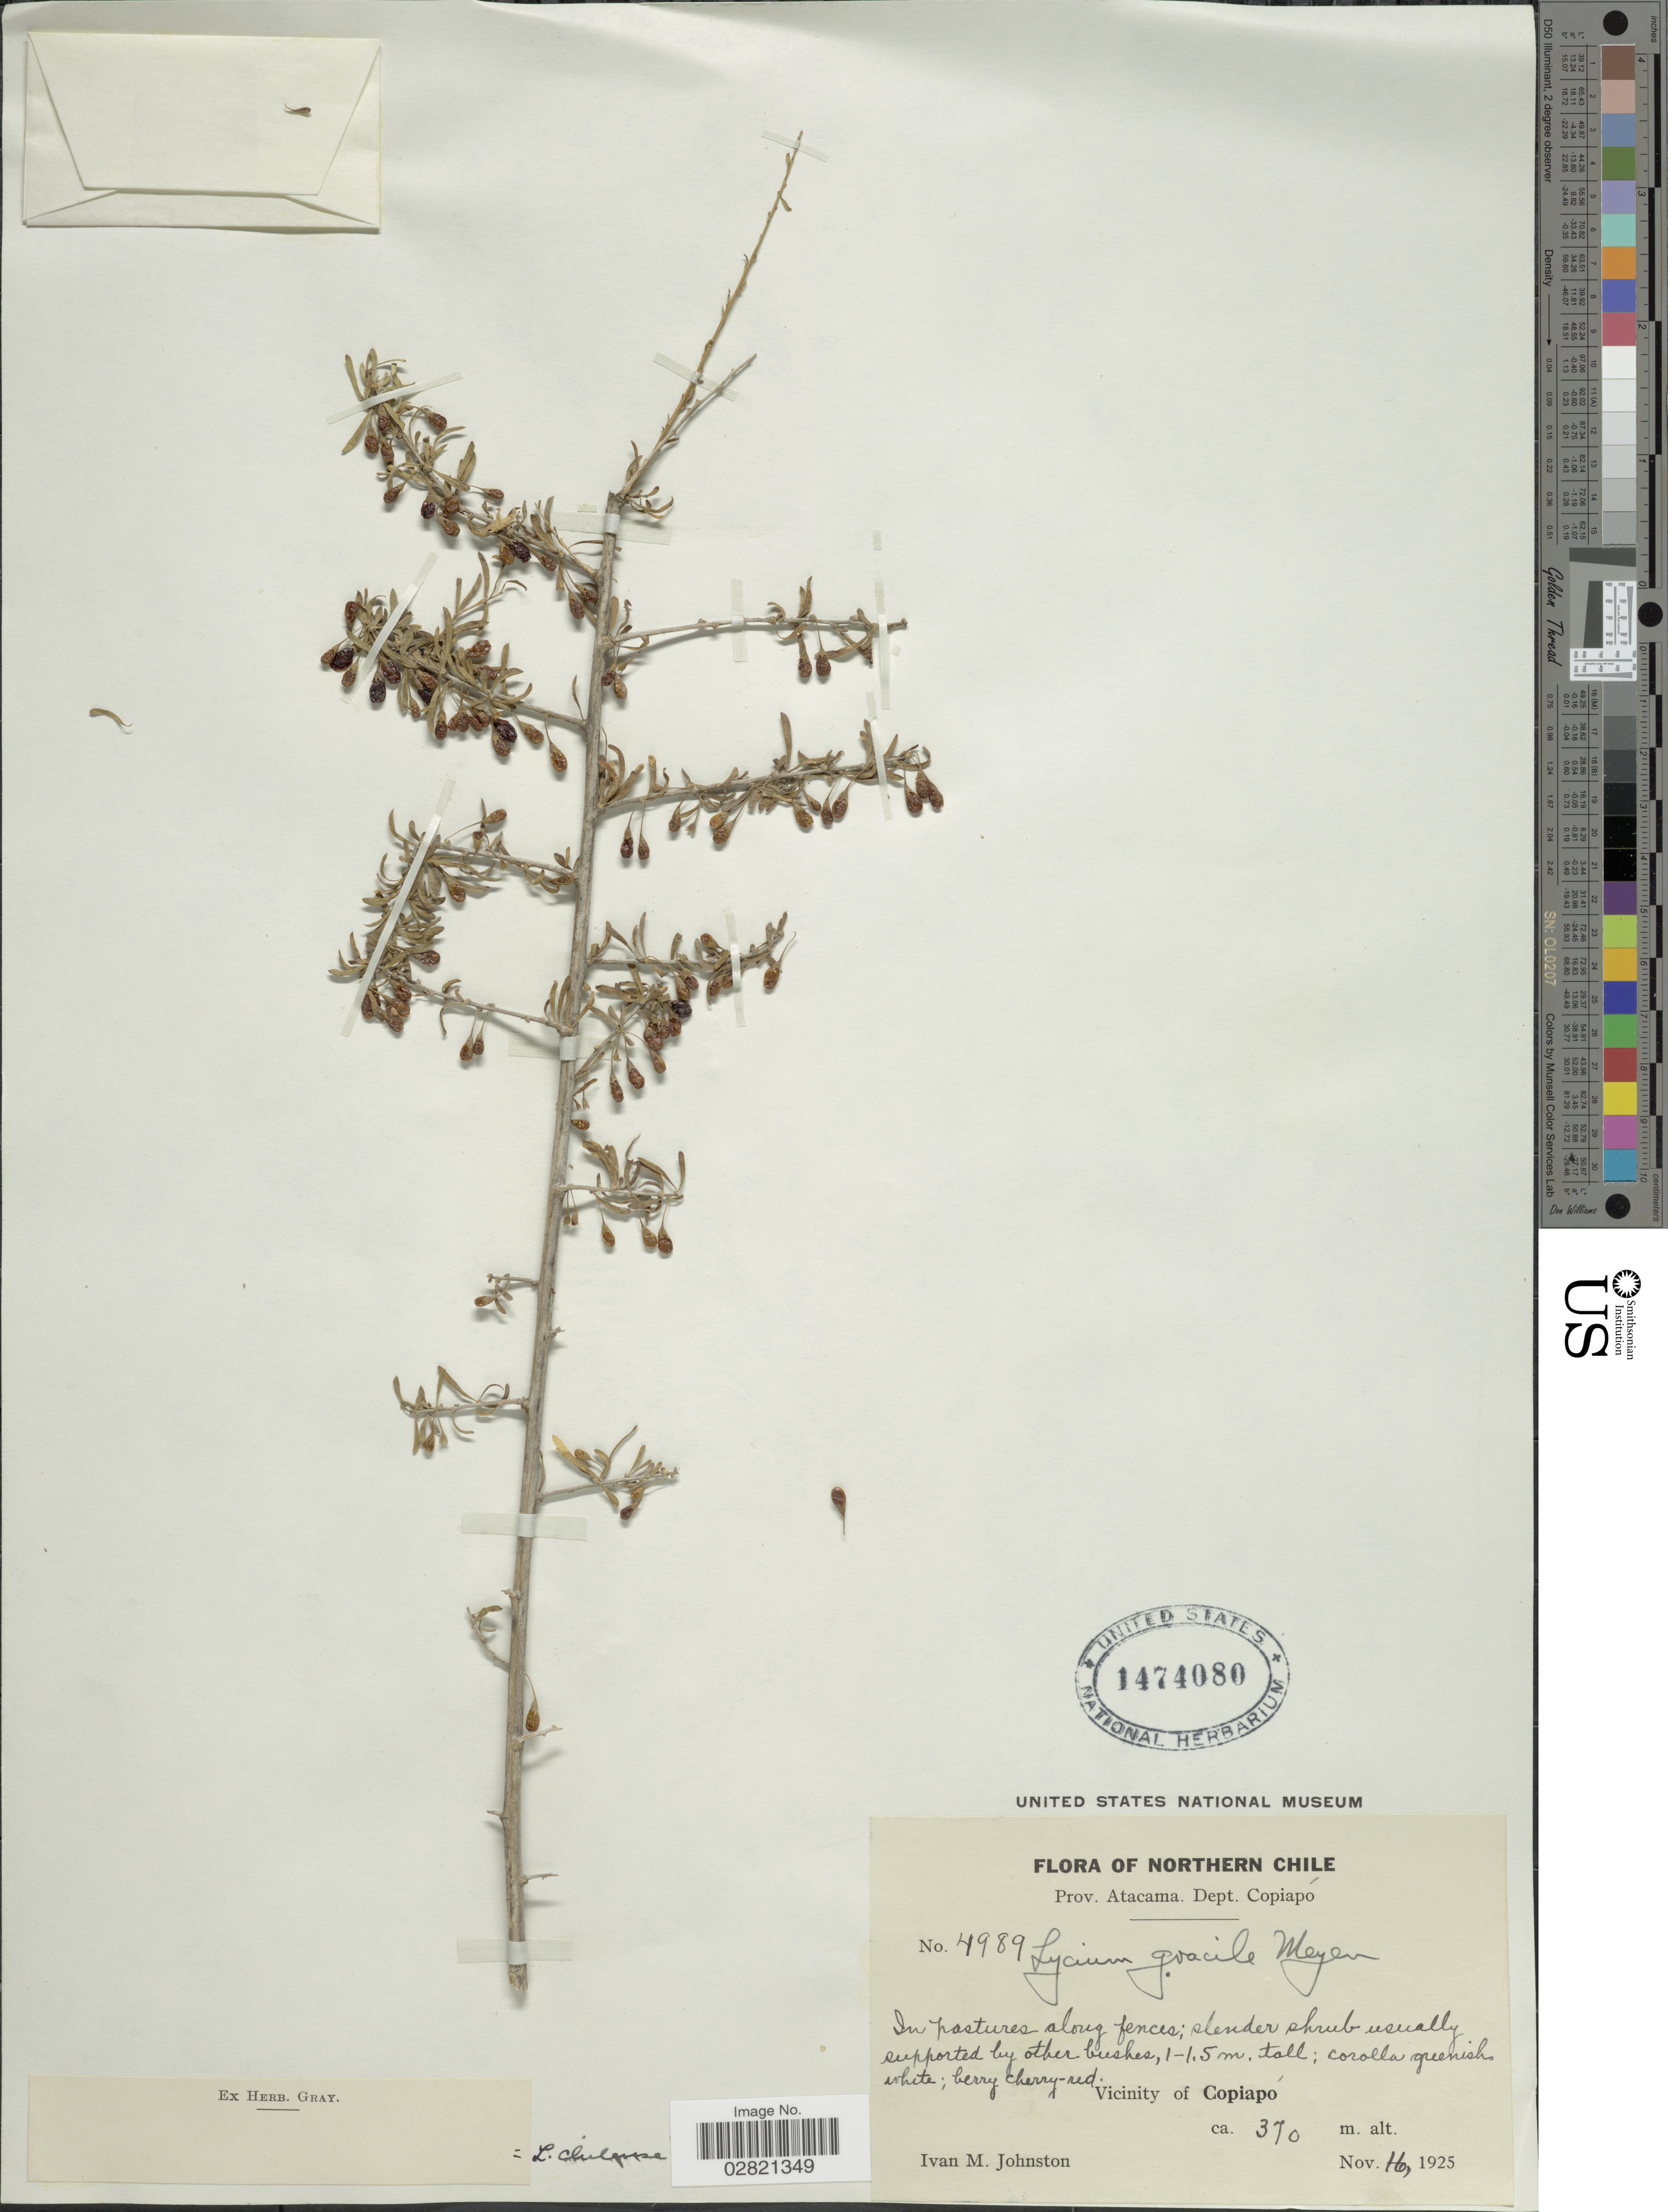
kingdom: Plantae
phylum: Tracheophyta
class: Magnoliopsida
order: Solanales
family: Solanaceae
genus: Lycium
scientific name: Lycium chilense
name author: Bertero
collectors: I.M. Johnston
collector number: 4989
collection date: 1925-11-16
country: Chile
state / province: Atacama (III)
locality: Northern Chile, Prov. Atacama, Dept. Copiapó, Vicinity of Copiapó.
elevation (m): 370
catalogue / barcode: US 1474080